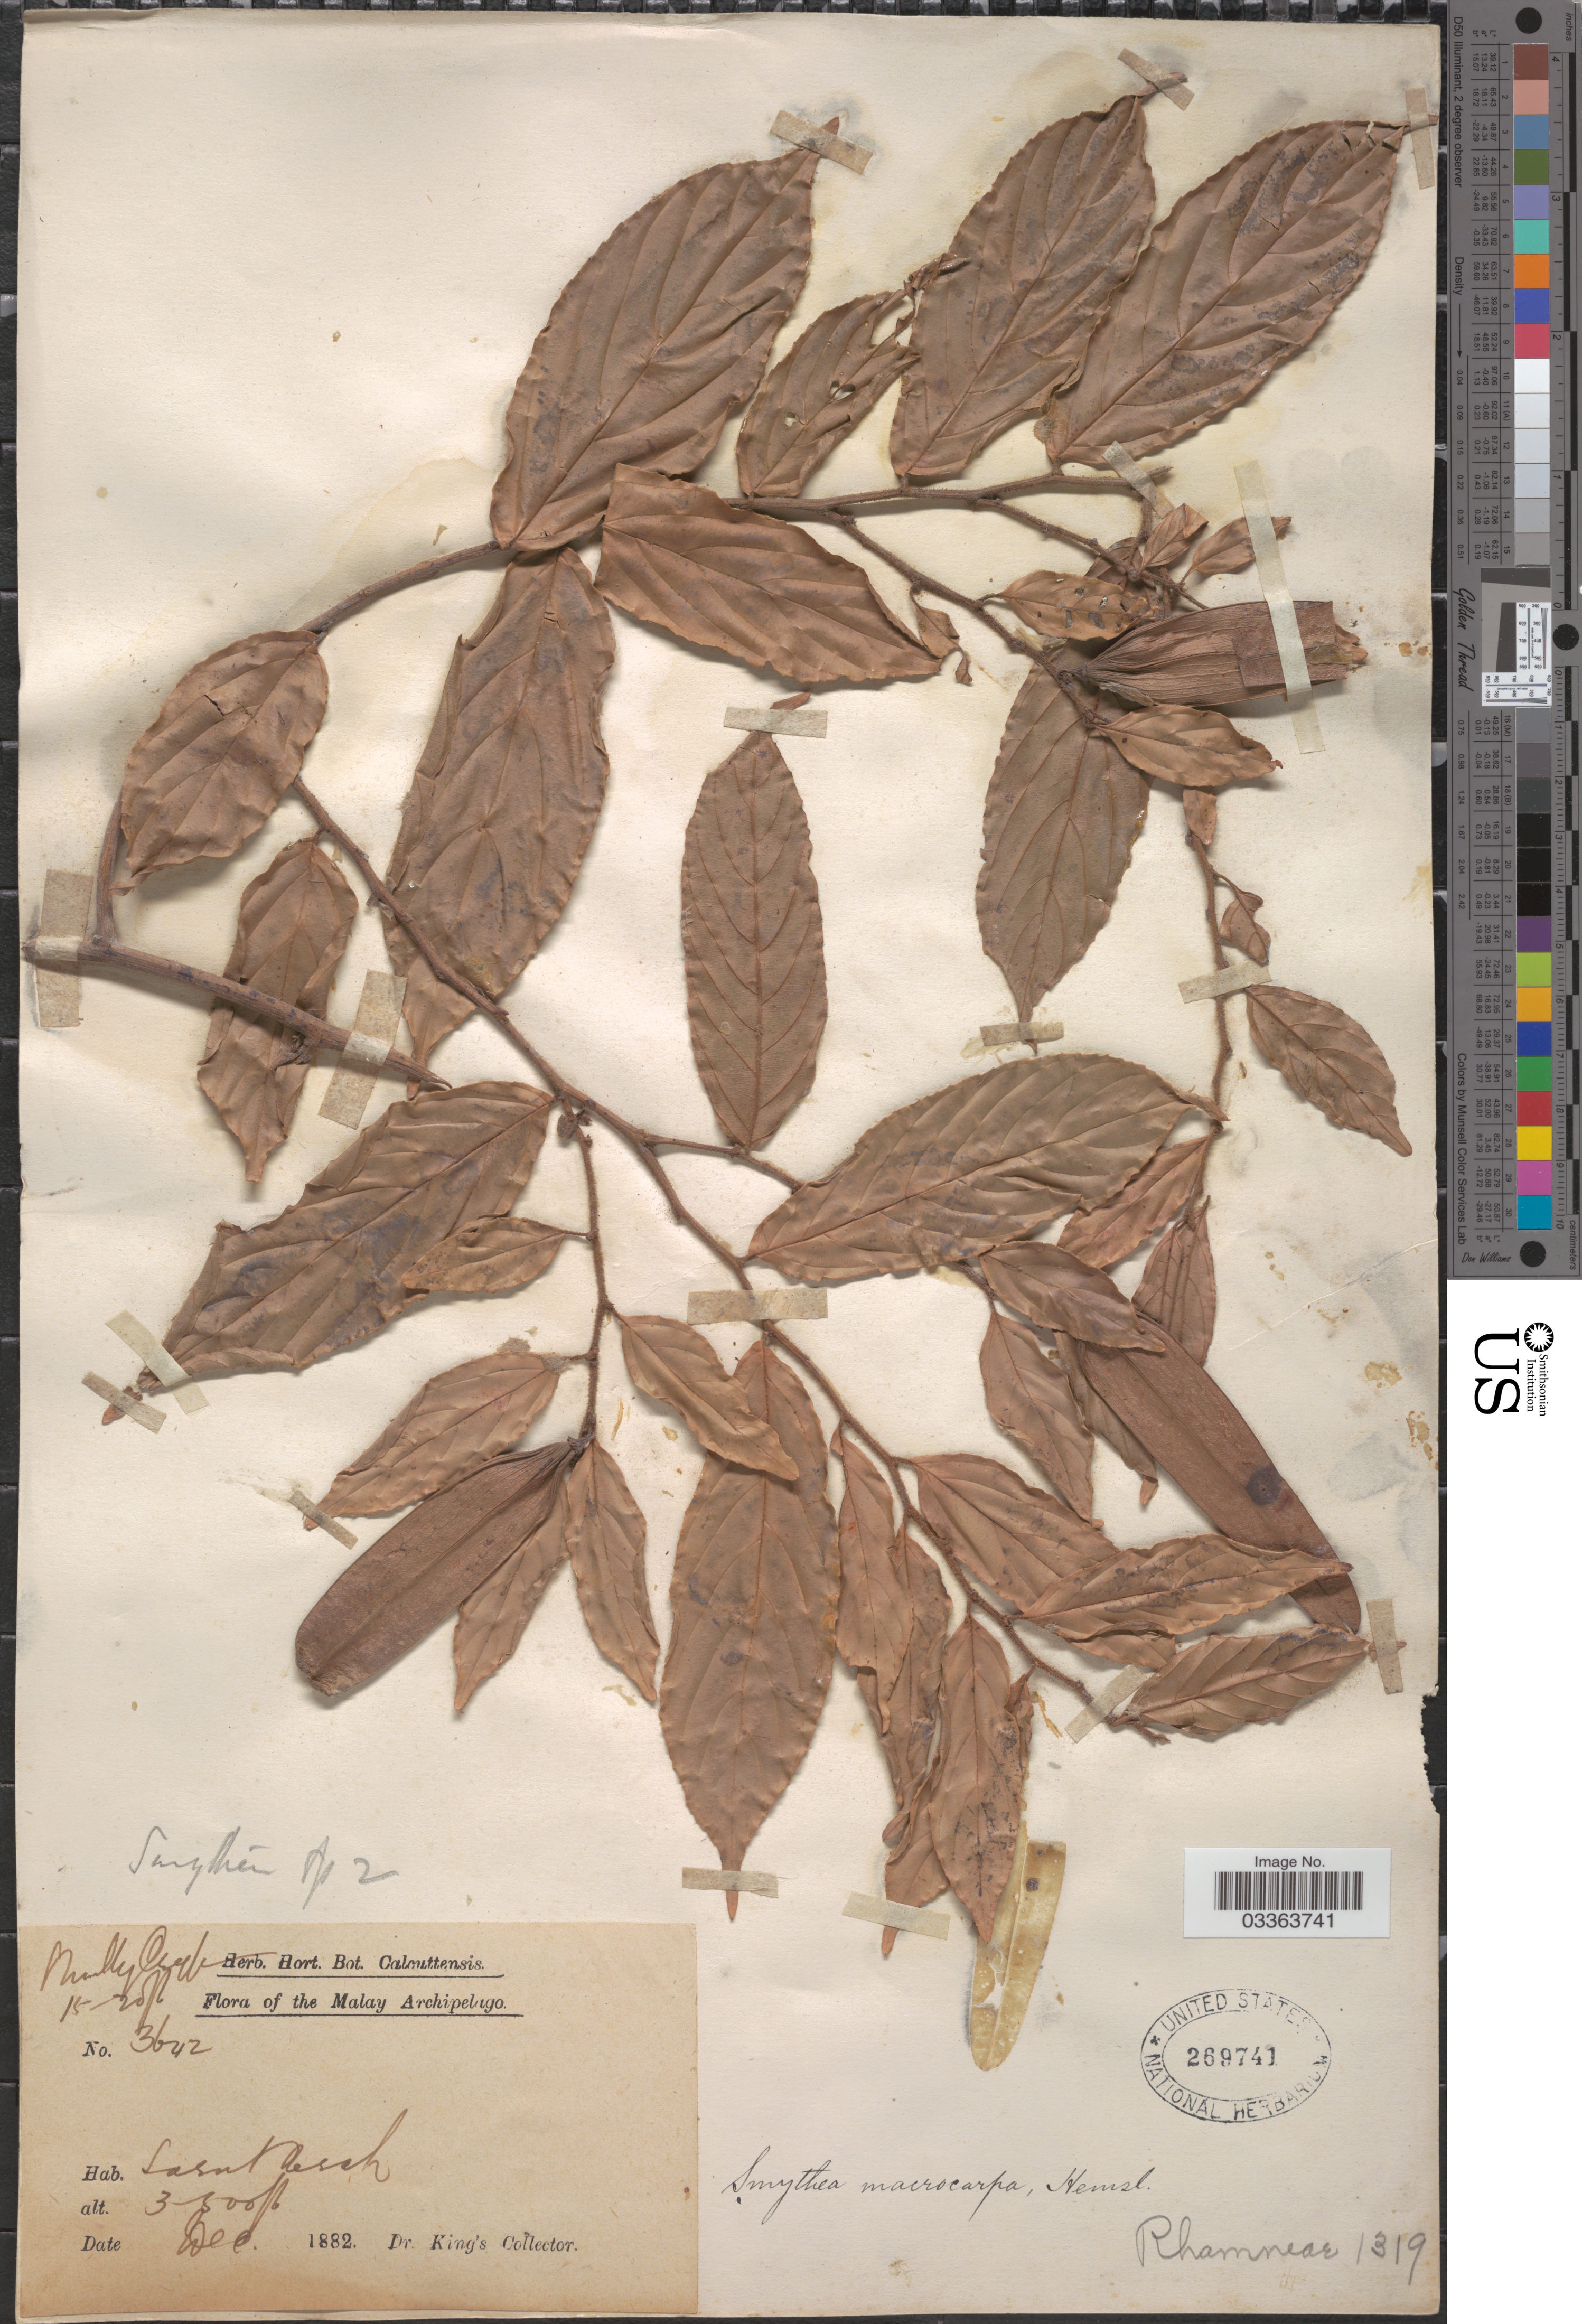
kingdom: Plantae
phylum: Tracheophyta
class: Magnoliopsida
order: Rosales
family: Rhamnaceae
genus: Smythea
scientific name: Smythea macrocarpa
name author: Hemsl.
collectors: Dr. King's collector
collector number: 3642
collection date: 1882-12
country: Malaysia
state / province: Perak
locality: The Malay Archipelago. Larut.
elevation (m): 91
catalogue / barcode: US 269741